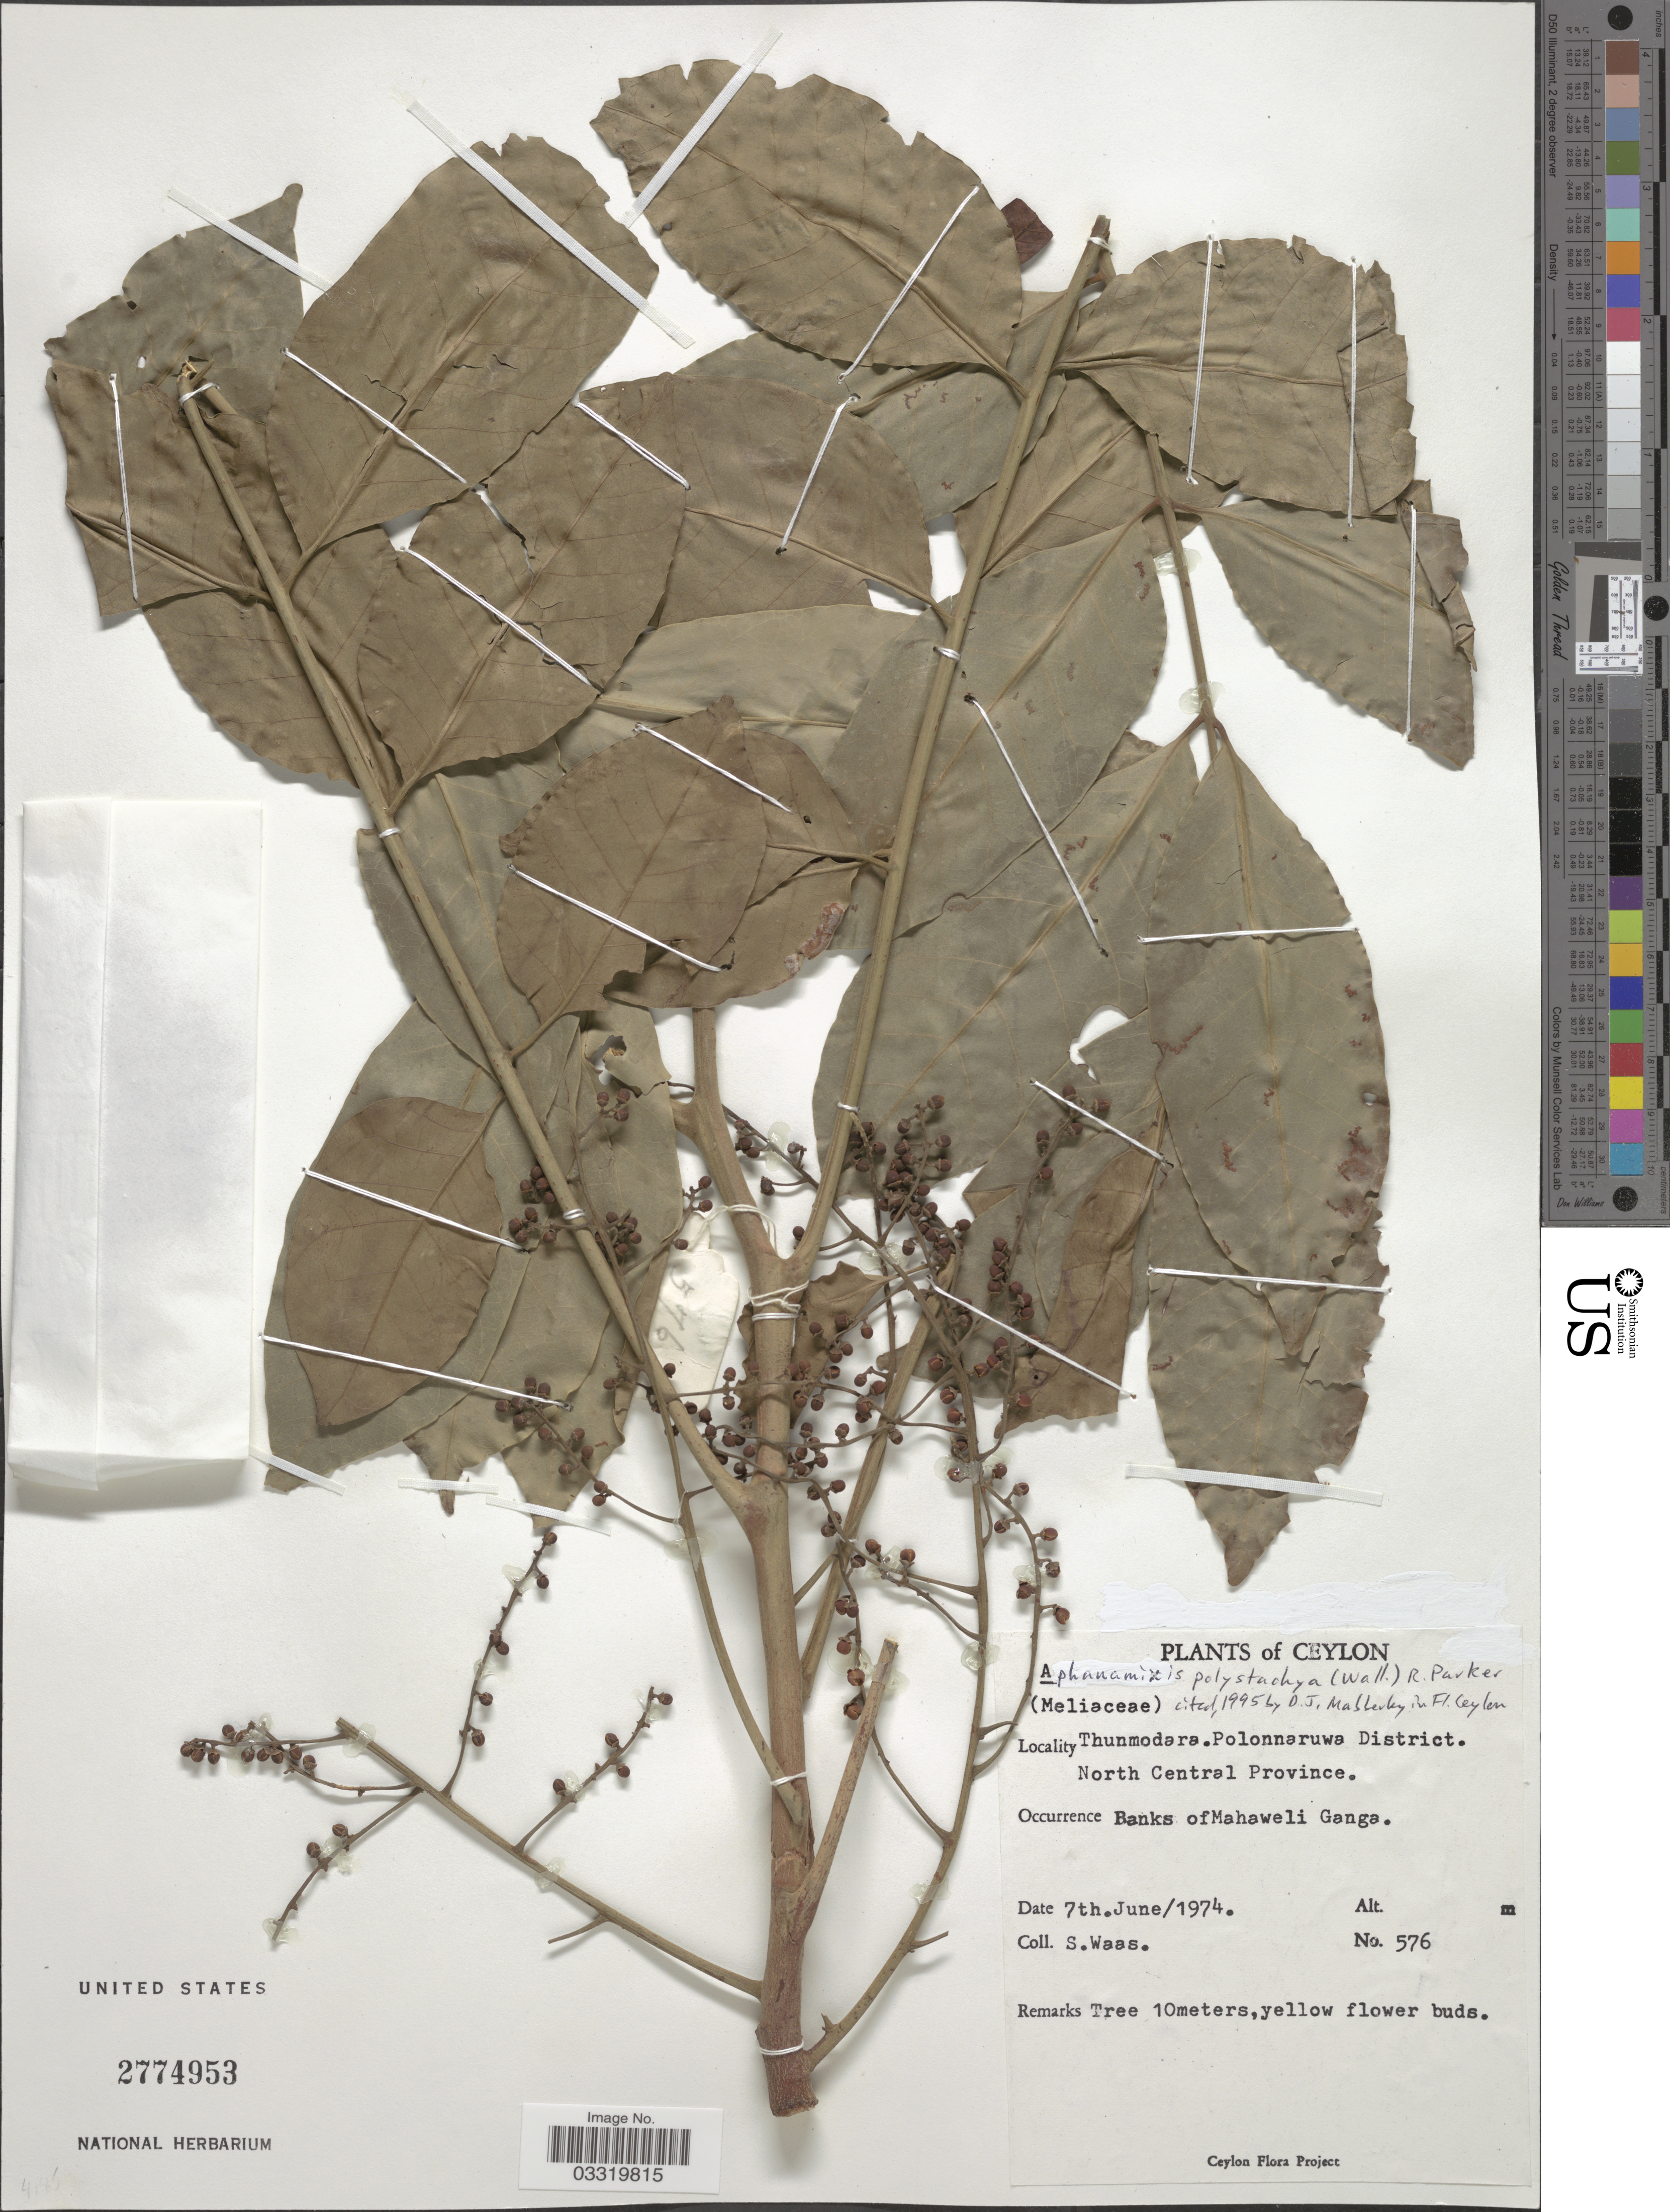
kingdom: Plantae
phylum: Tracheophyta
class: Magnoliopsida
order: Sapindales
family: Meliaceae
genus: Aphanamixis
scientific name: Aphanamixis polystachya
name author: (Wall.) R. Parker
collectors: S. Waas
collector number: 576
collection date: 1974-06-07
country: Sri Lanka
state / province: North Central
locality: Ceylon, Thunmodara. Polonnaruwa District. Banks of Mahaweli Ganga.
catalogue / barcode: US 2774953